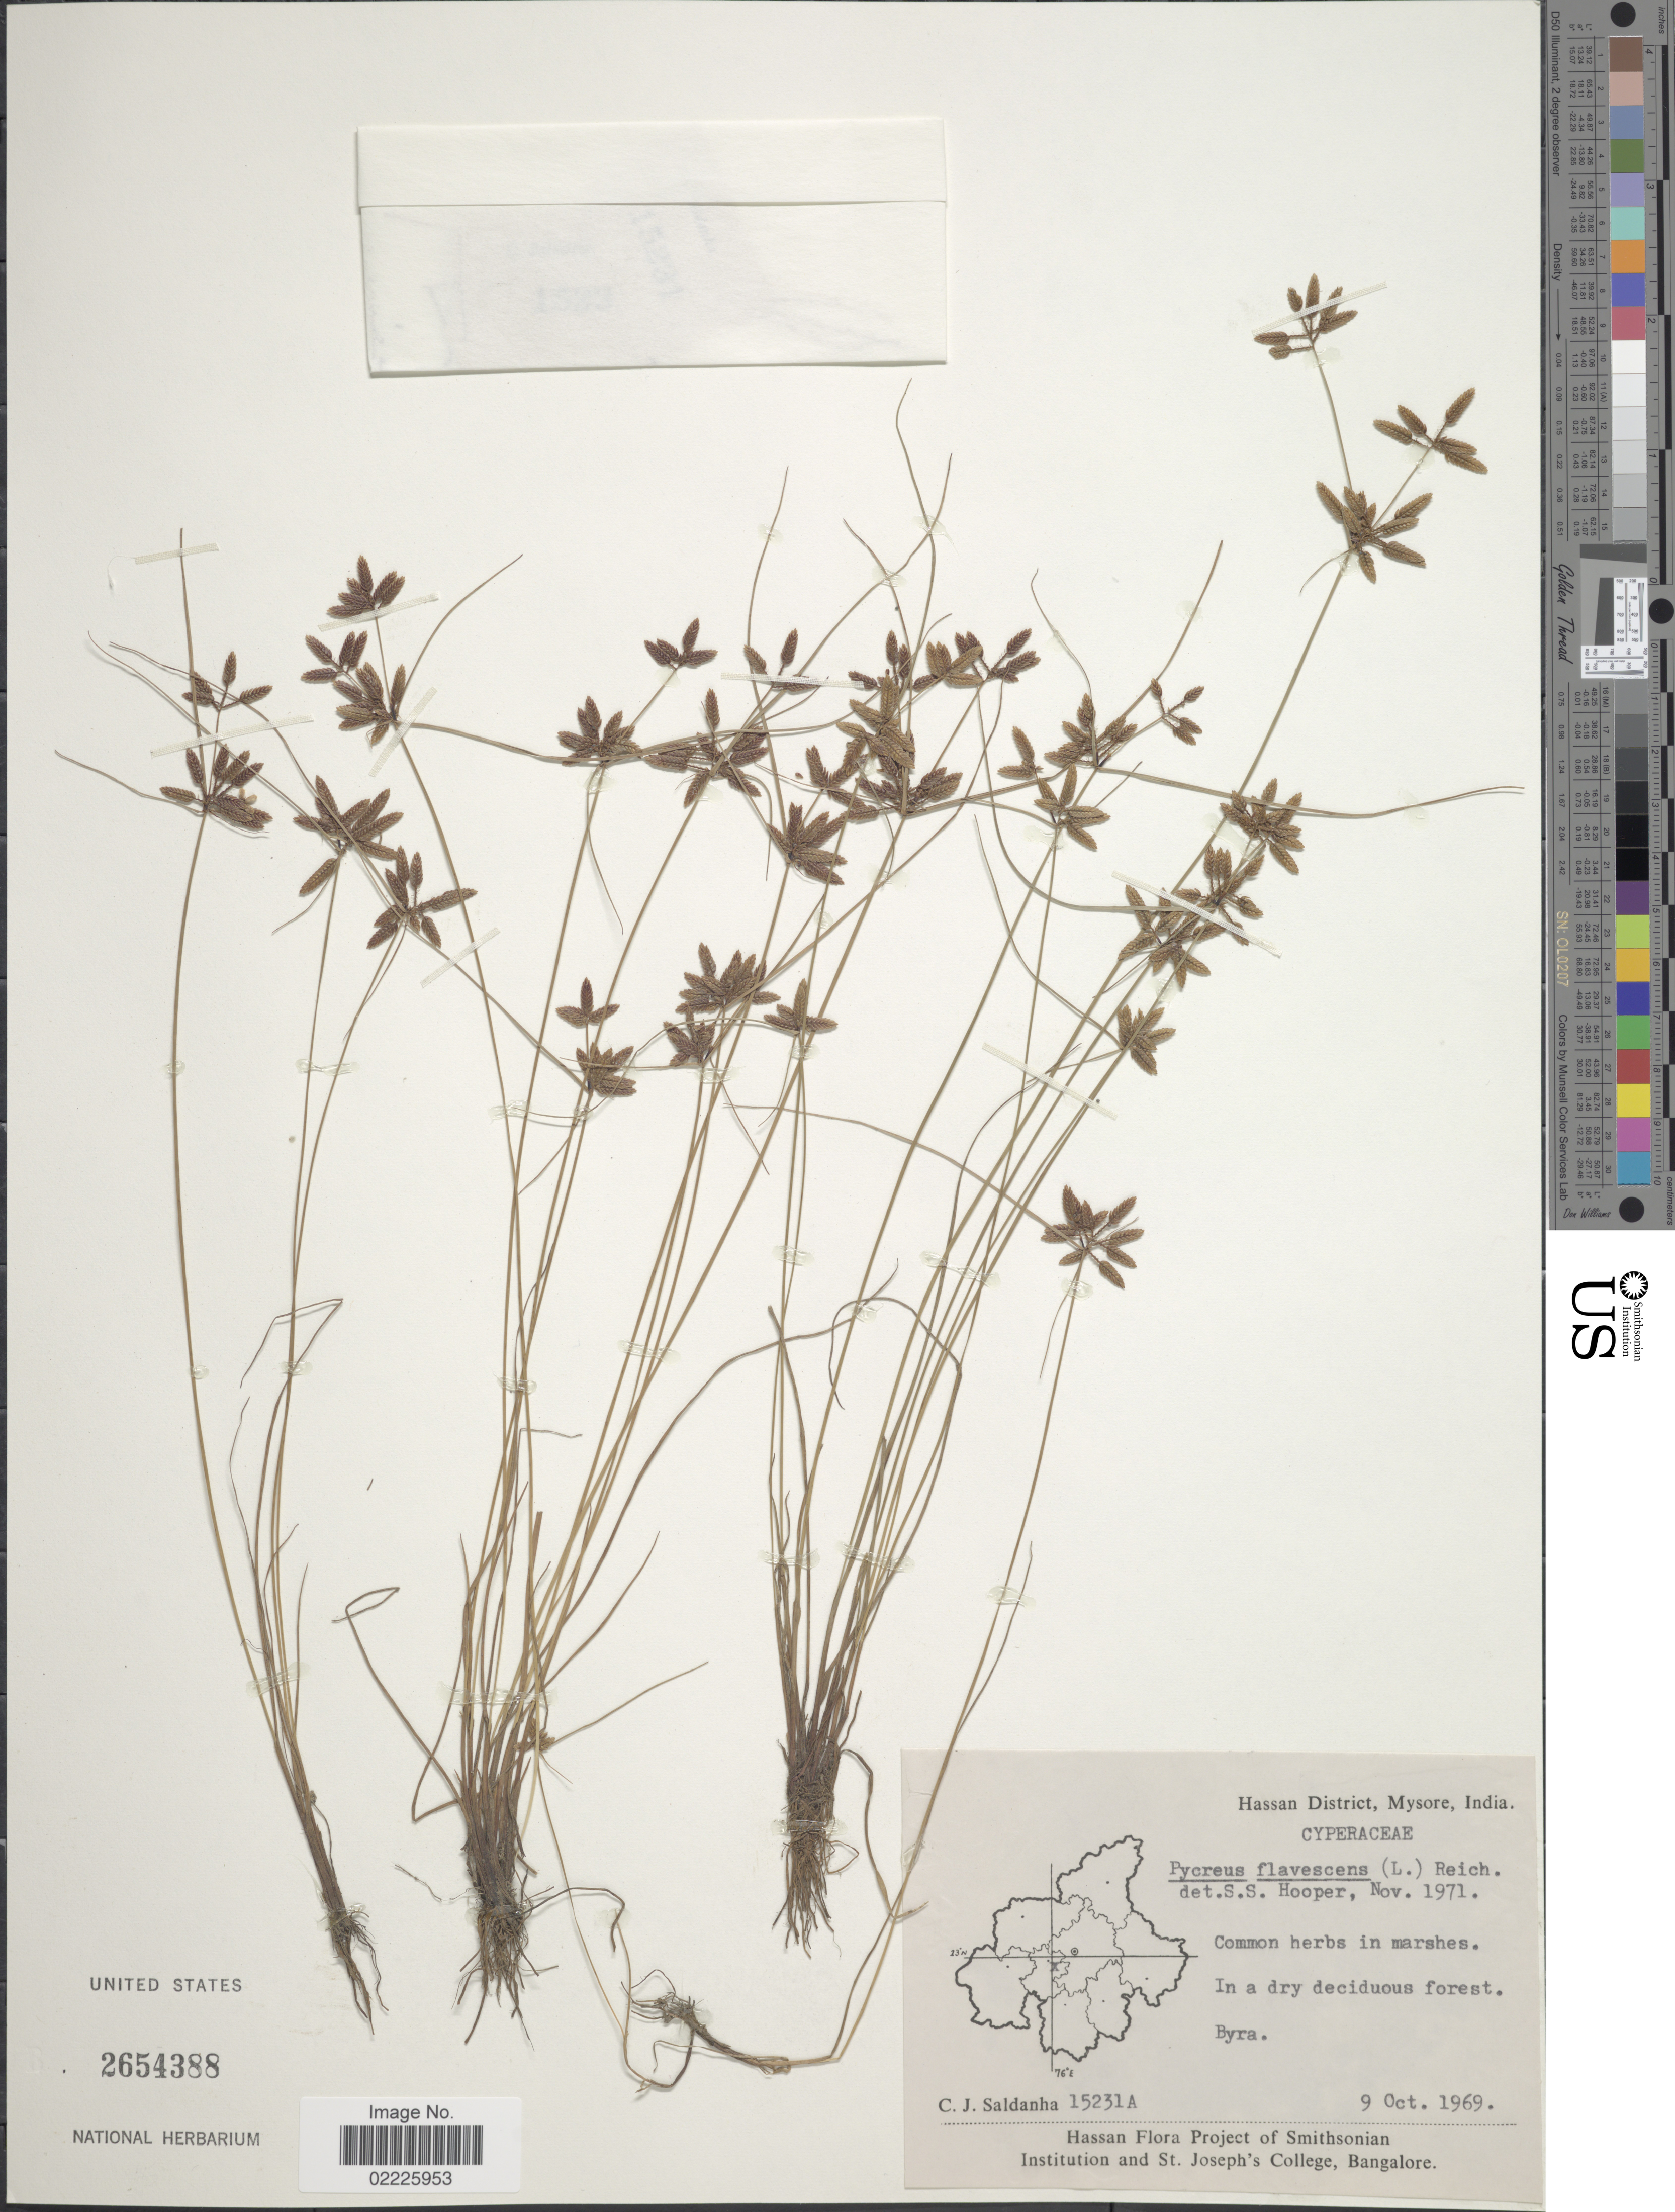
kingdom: Plantae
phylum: Tracheophyta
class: Liliopsida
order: Poales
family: Cyperaceae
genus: Cyperus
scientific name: Cyperus flavescens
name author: L.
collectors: C. J. Saldanha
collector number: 15231A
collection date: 1969-10-09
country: India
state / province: Karnataka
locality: Hassan District, Mysore, Byra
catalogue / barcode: US 2654388